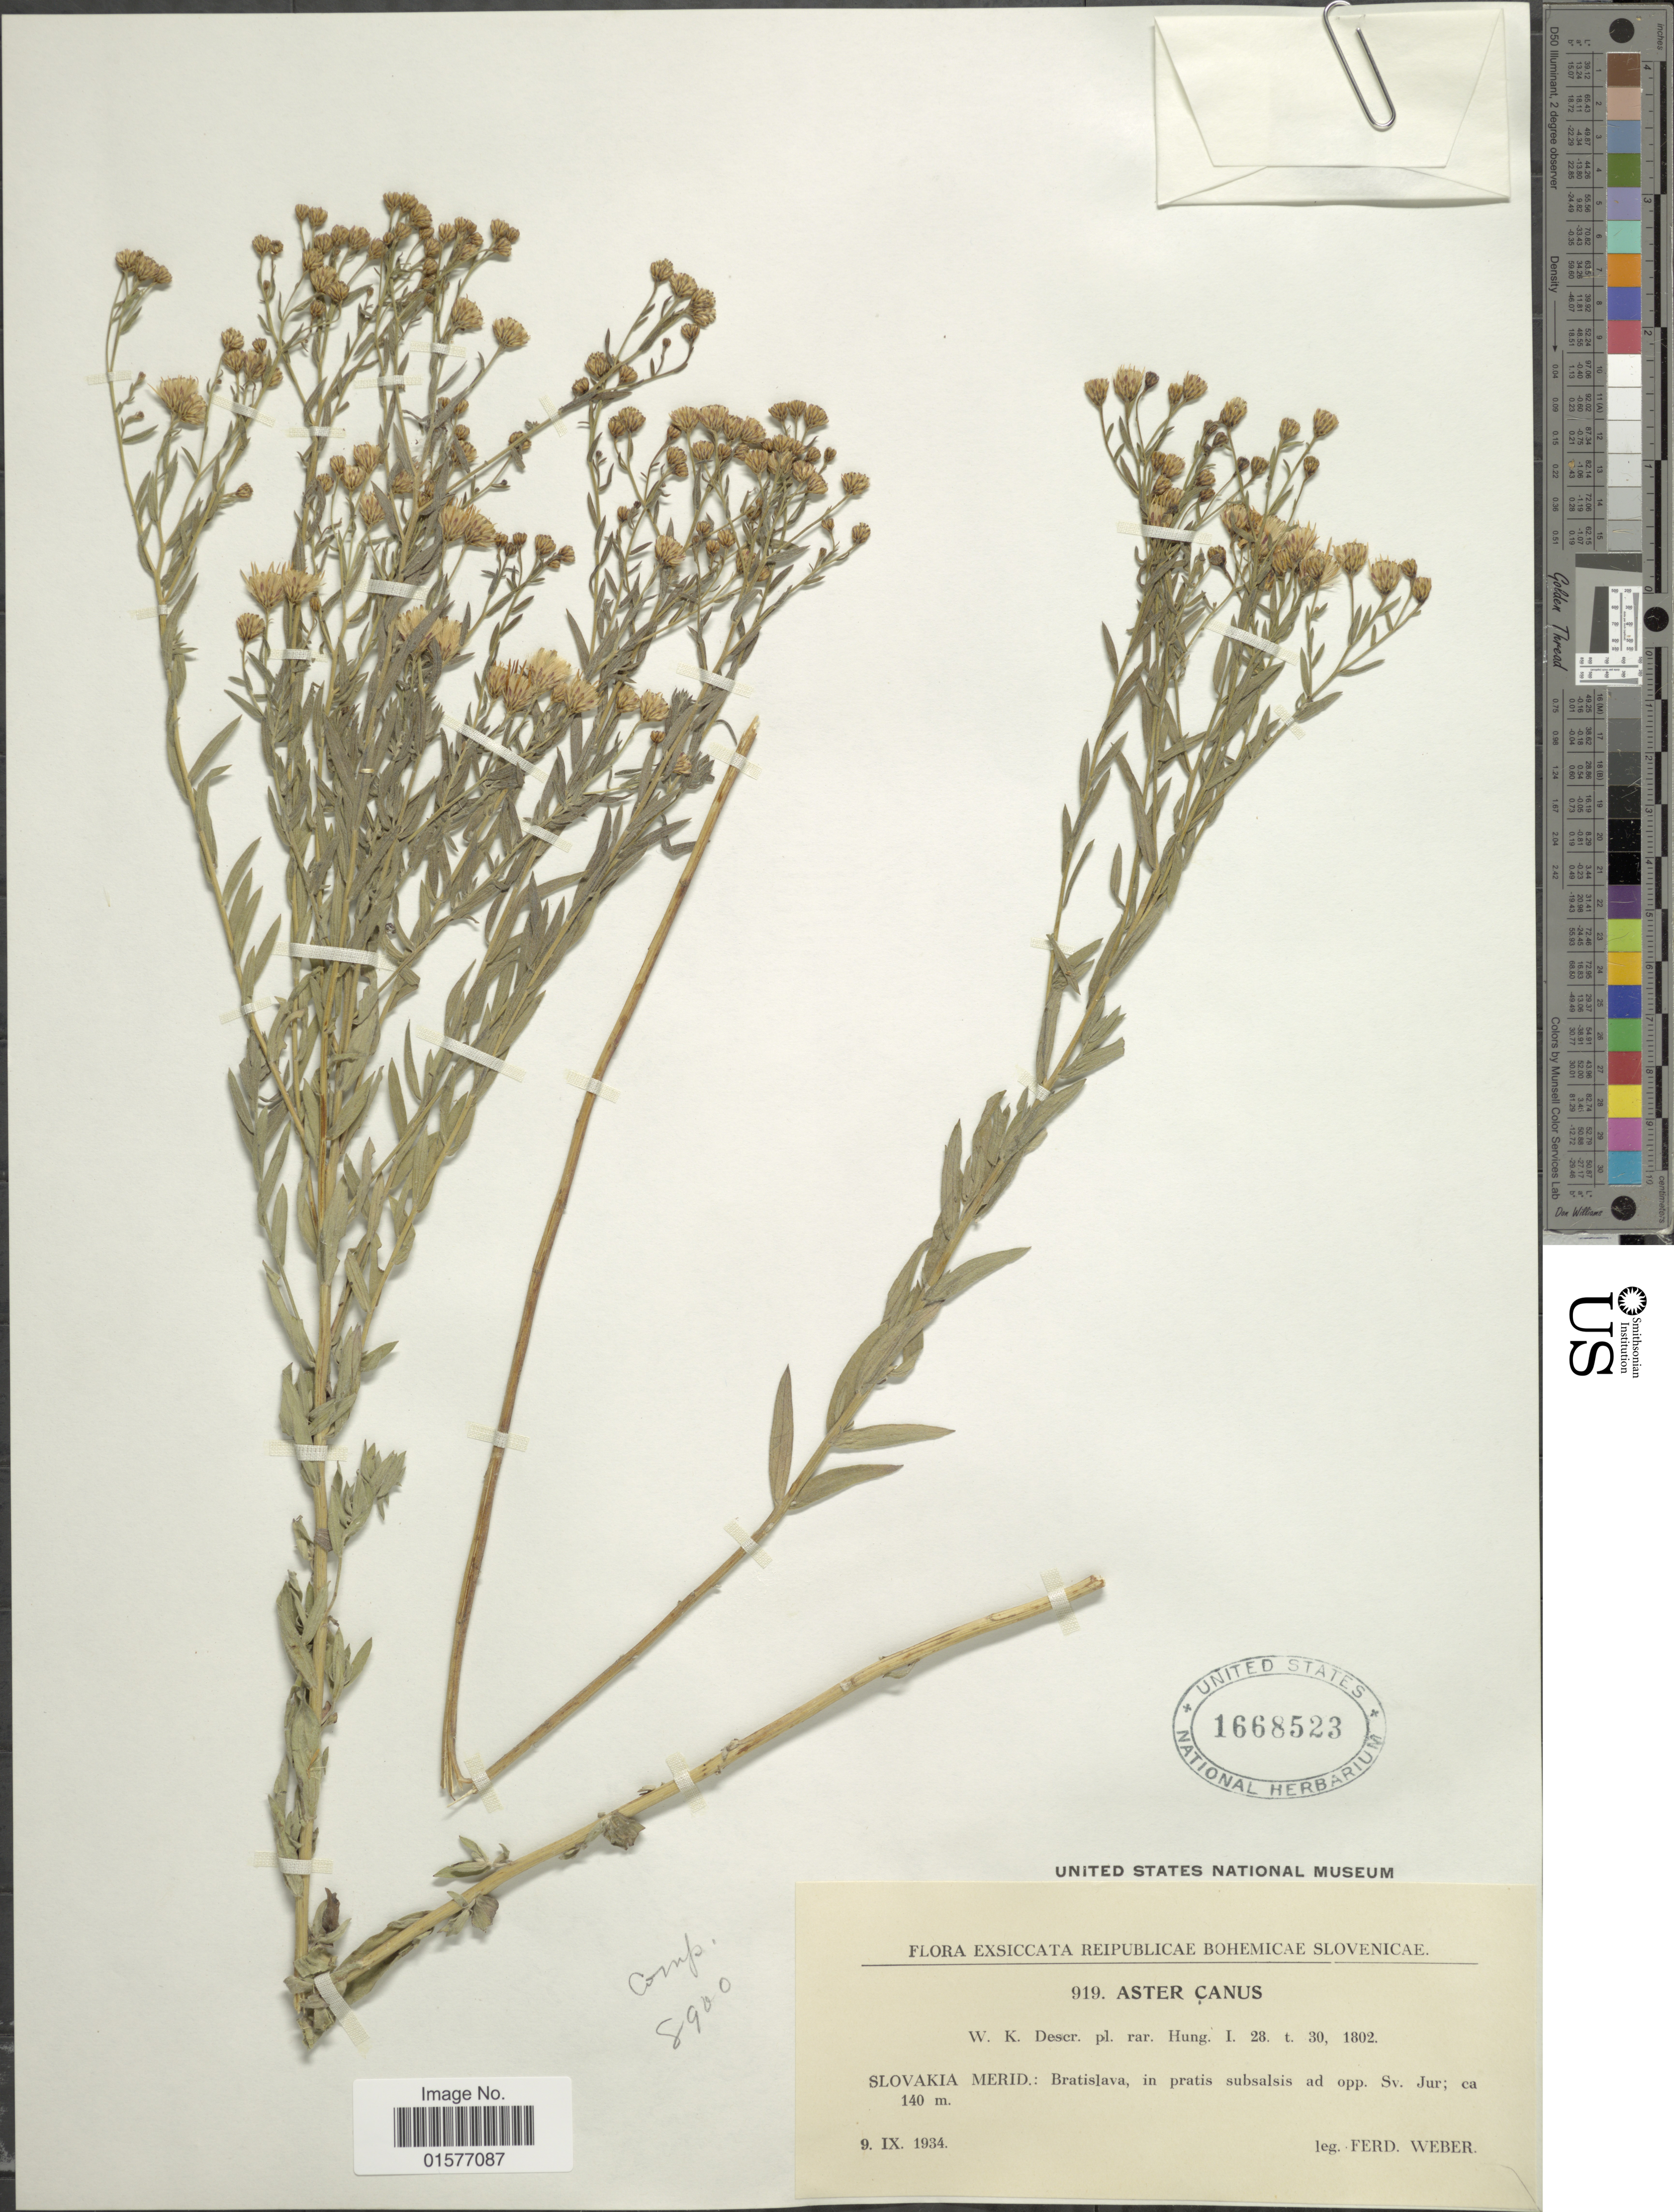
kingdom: Plantae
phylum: Tracheophyta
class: Magnoliopsida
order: Asterales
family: Asteraceae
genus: Galatella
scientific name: Galatella cana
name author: (Waldst. & Kit.) Nees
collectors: F. Weber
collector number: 919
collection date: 1934-09-09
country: Slovakia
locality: Slovajia Merid: Bratislava, in pratis suibsalsis ad opp. Sv. Jur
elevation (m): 140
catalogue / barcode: US 1668523